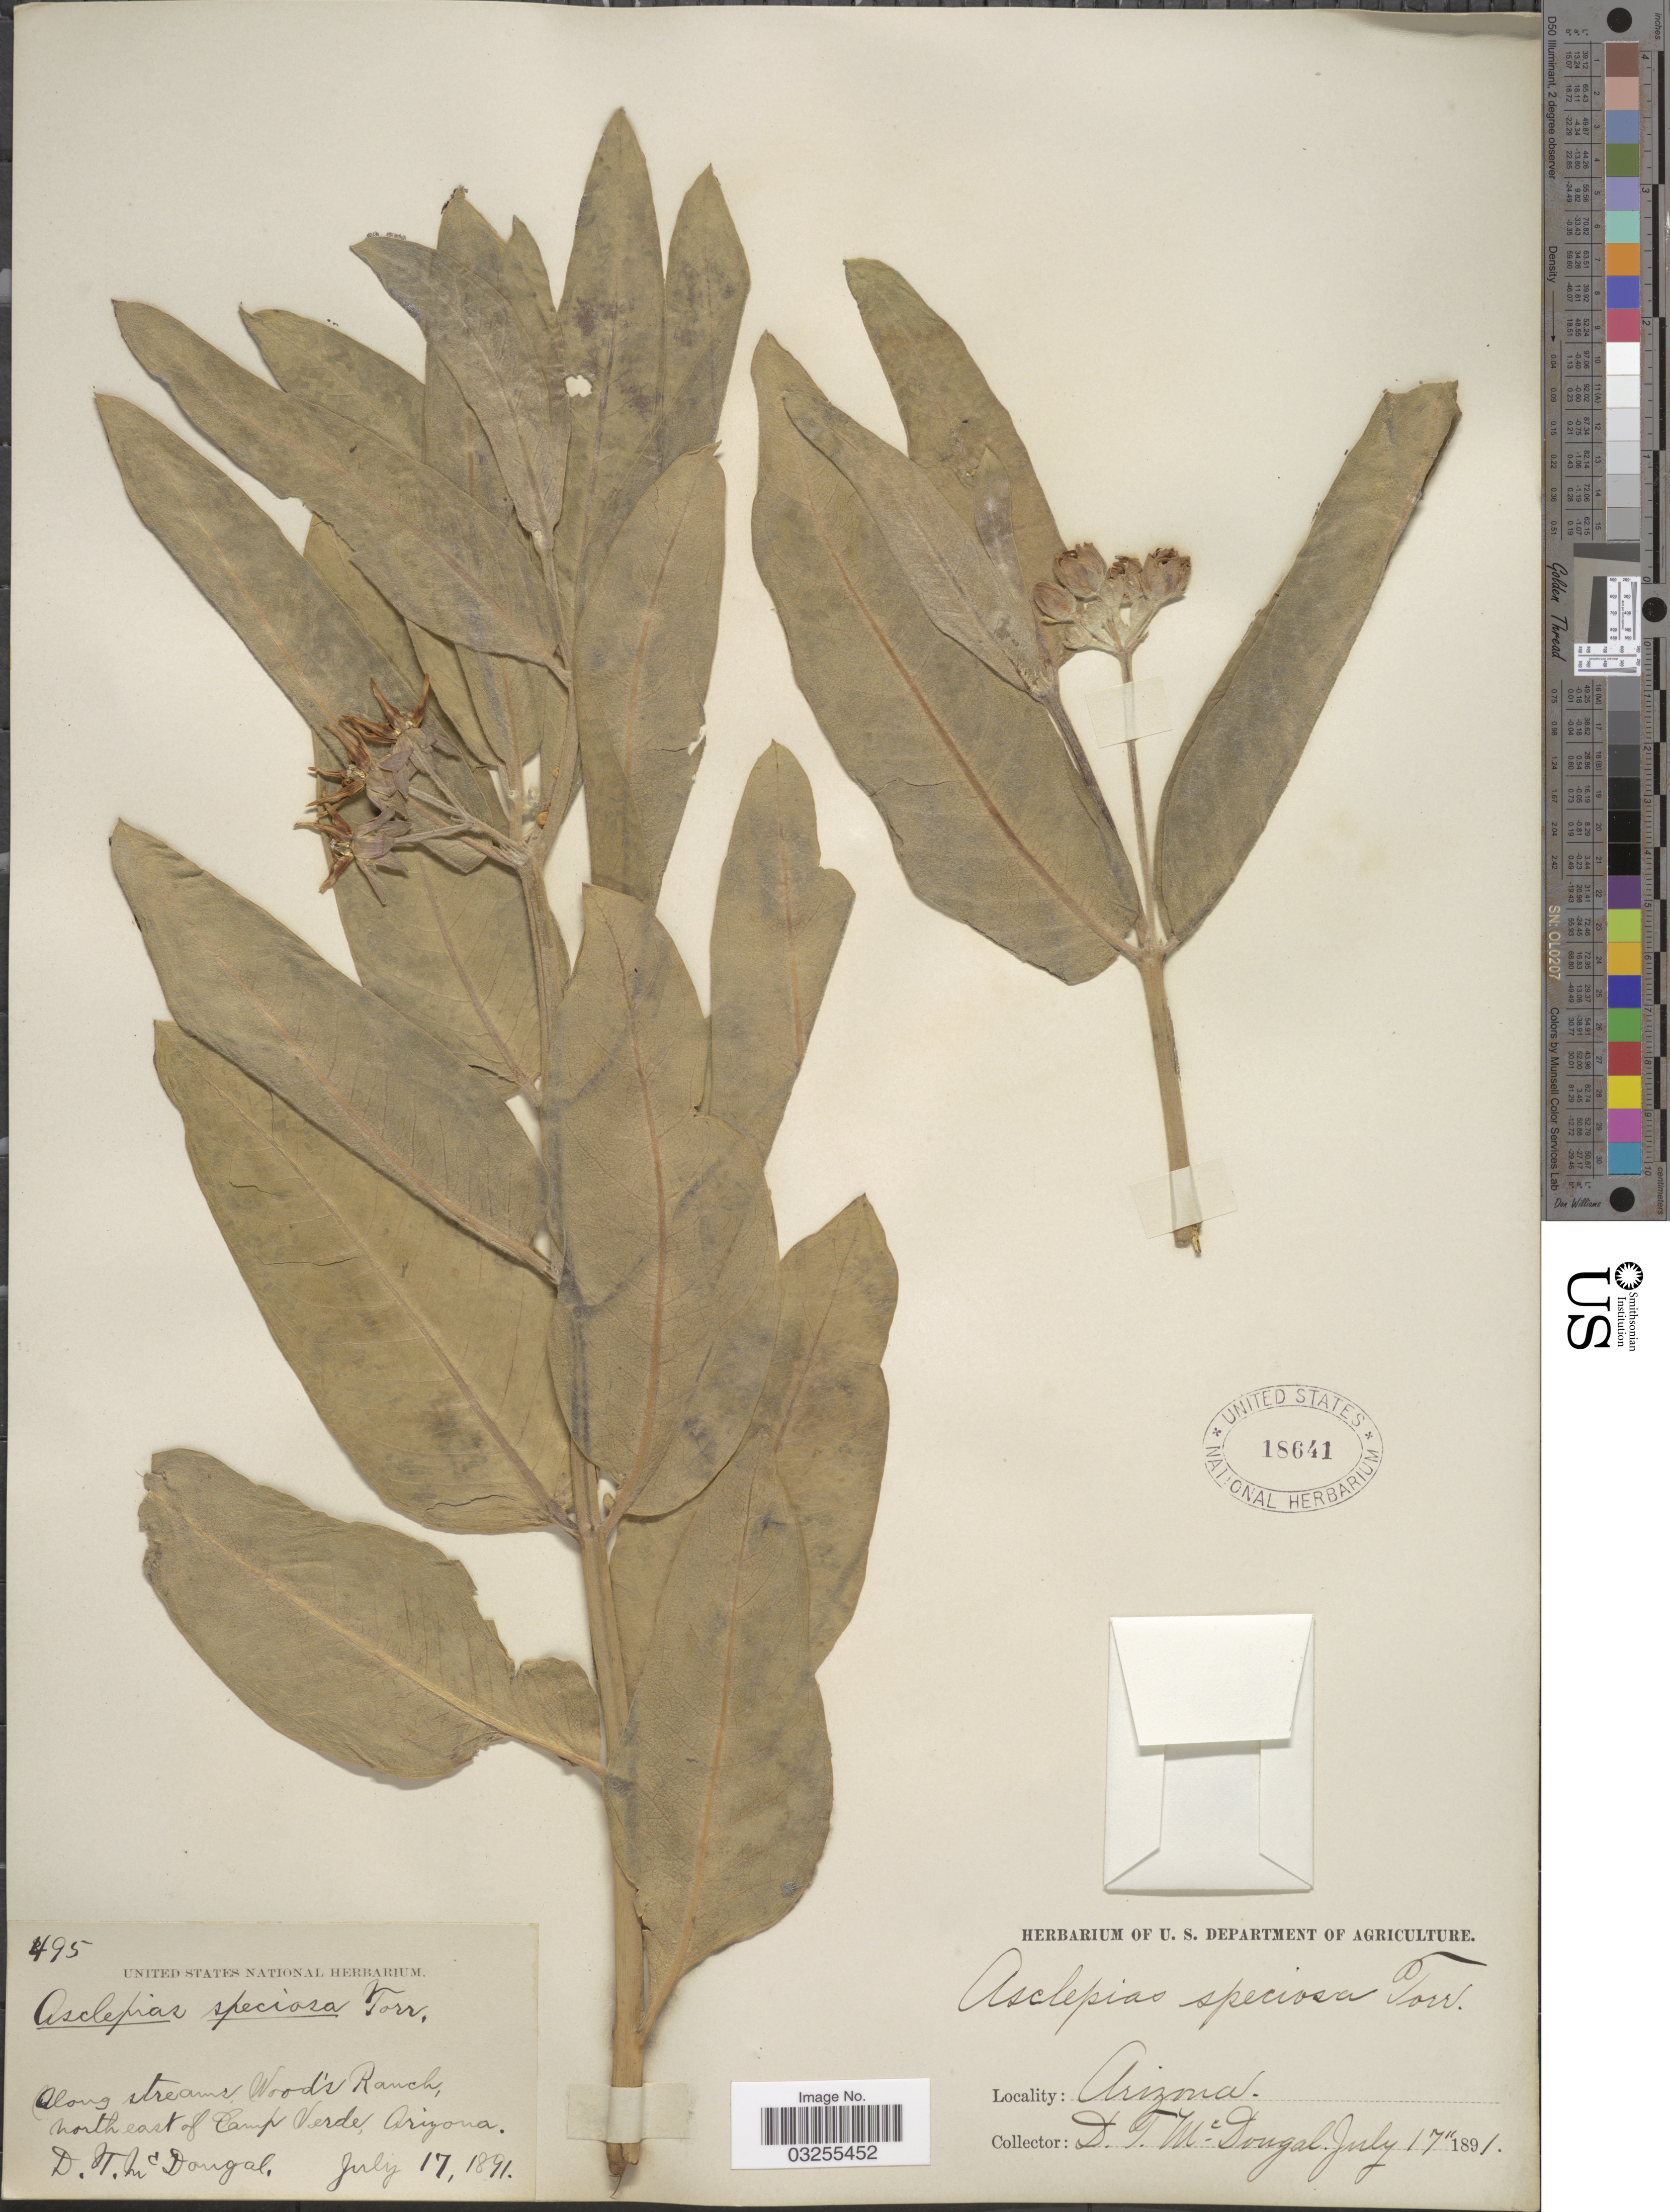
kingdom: Plantae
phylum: Tracheophyta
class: Magnoliopsida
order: Gentianales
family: Apocynaceae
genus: Asclepias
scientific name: Asclepias speciosa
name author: Torr.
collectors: D. McDougal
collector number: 495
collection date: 1891-07-17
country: United States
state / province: Arizona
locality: Along streams Wood's Ranch, northeast of Camp Verde.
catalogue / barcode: US 18641